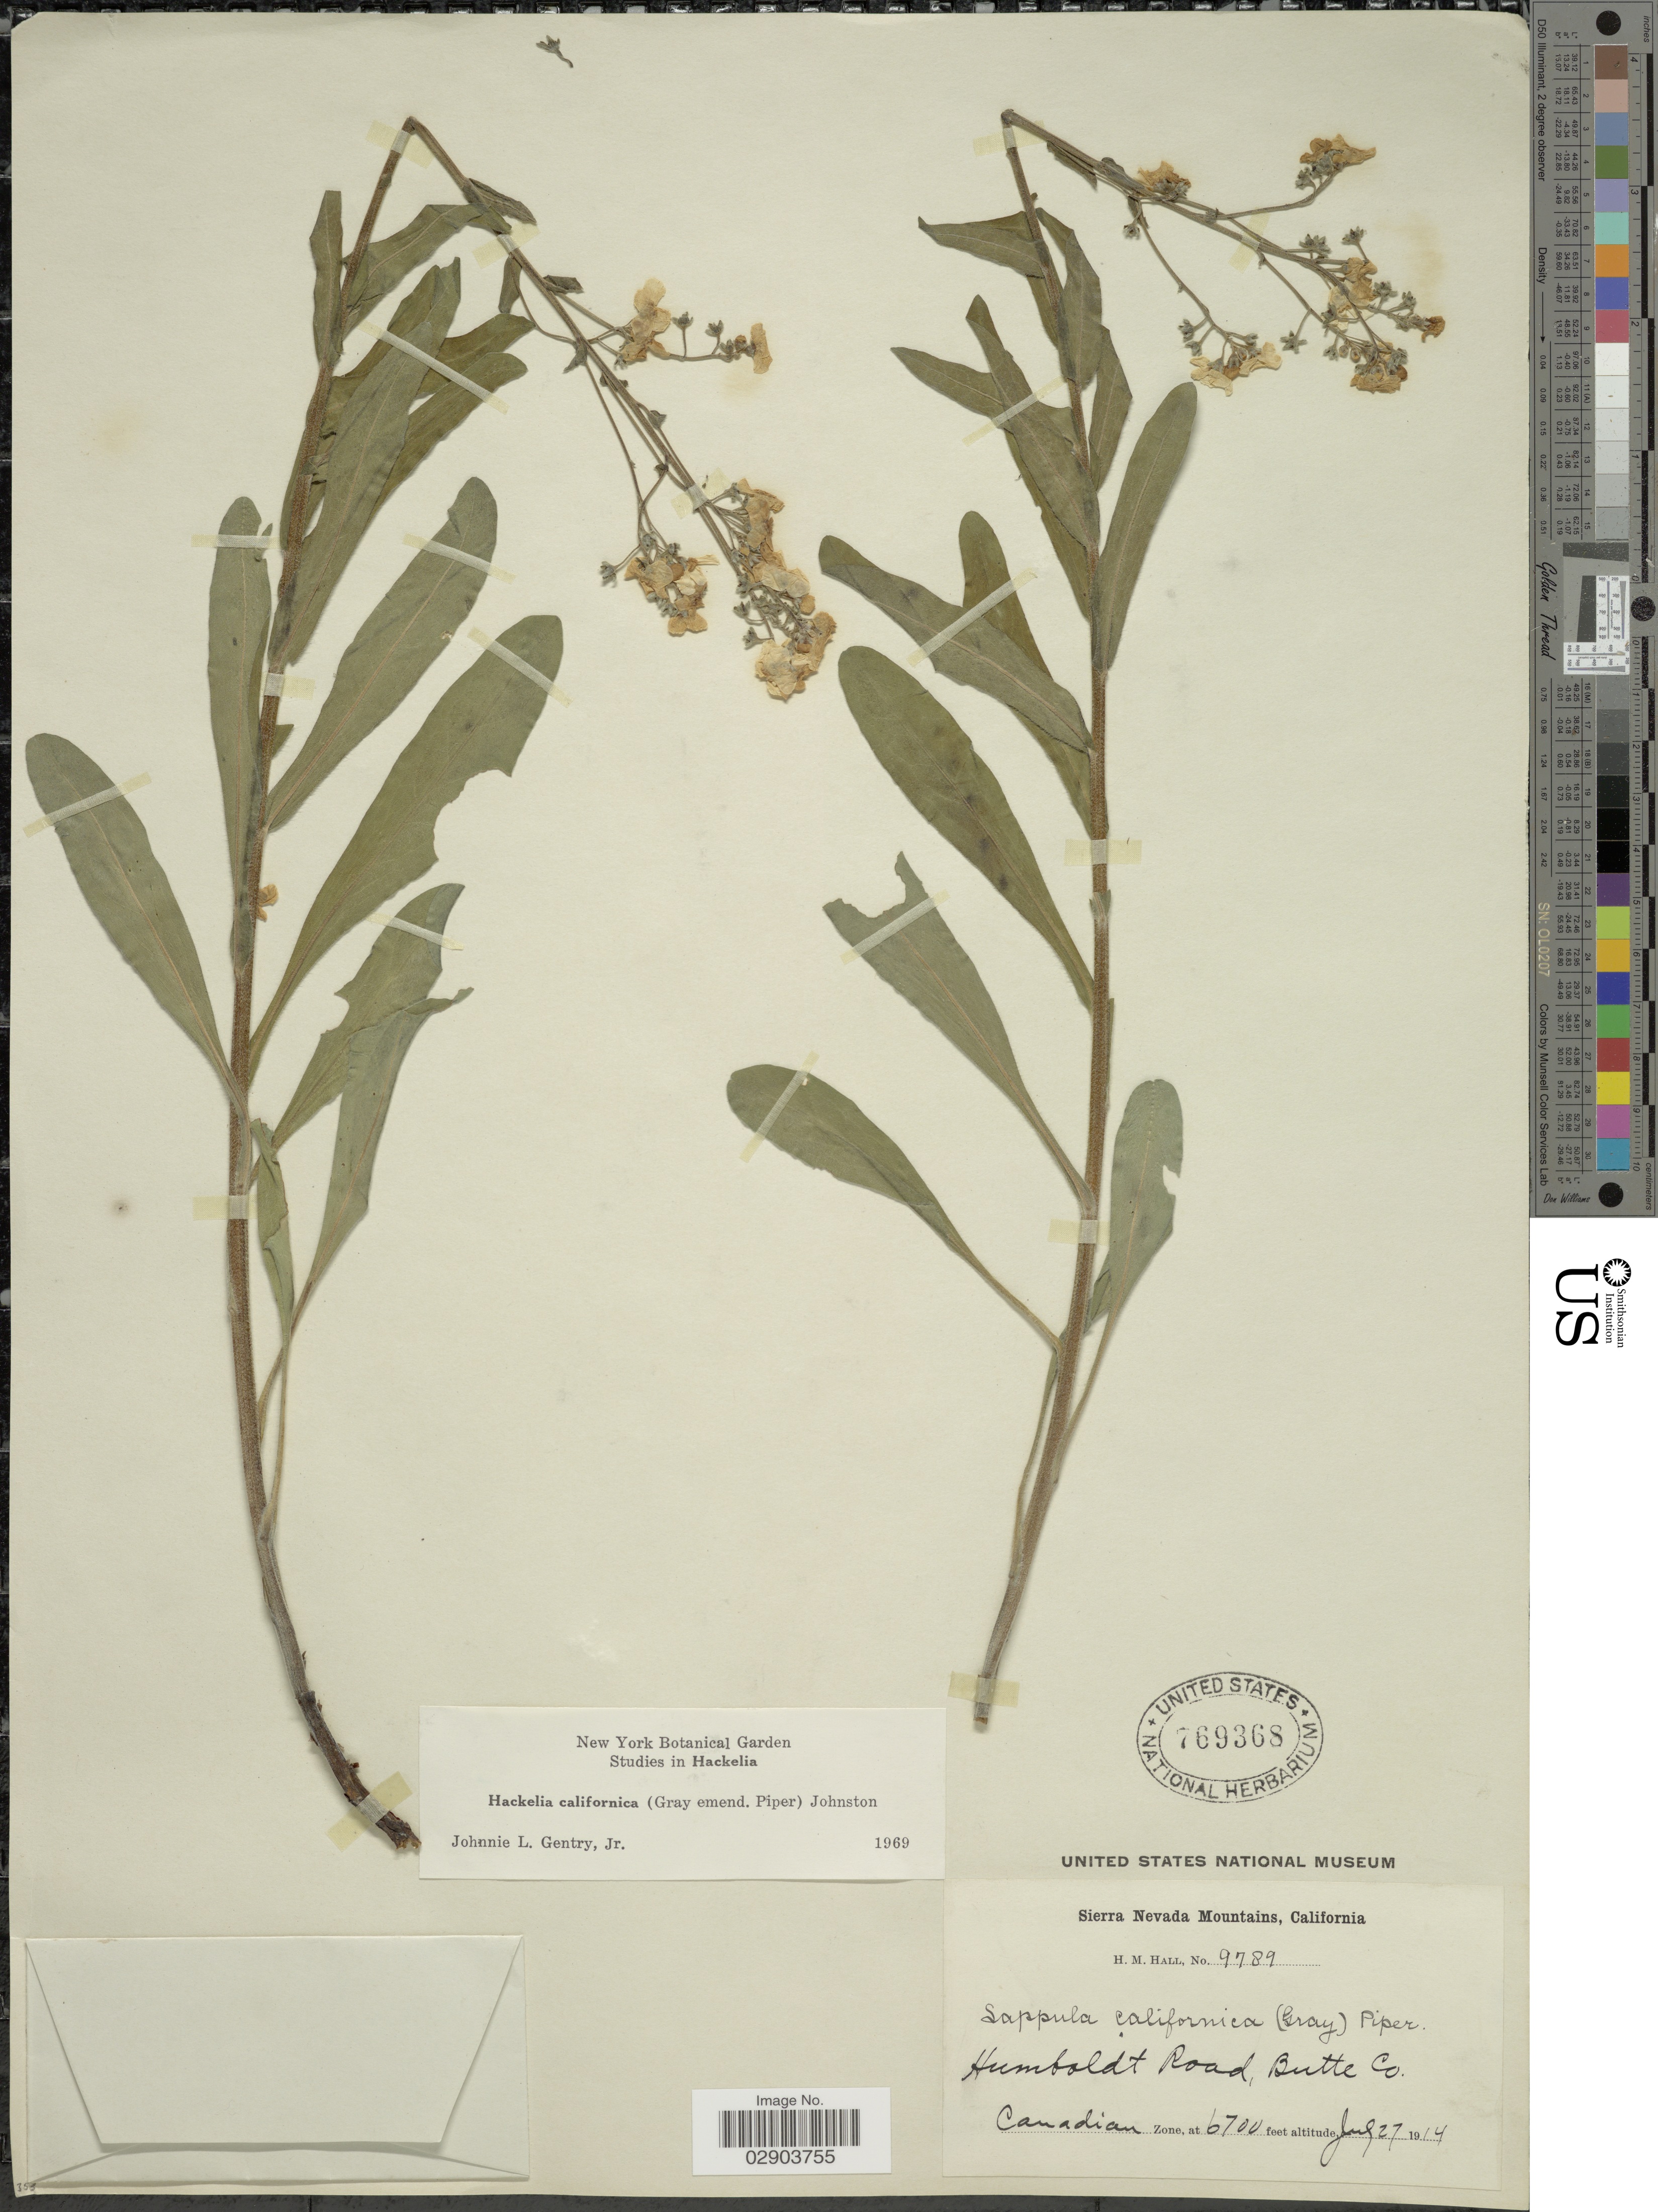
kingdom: Plantae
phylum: Tracheophyta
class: Magnoliopsida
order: Boraginales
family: Boraginaceae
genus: Hackelia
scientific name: Hackelia californica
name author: (A. Gray) I.M. Johnst.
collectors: H. M. Hall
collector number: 9789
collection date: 1914-07-27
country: United States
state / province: California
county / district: Butte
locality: Sierra Nevada Mountains, Humboldt Road, Butte Co.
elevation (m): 2042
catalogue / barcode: US 769368